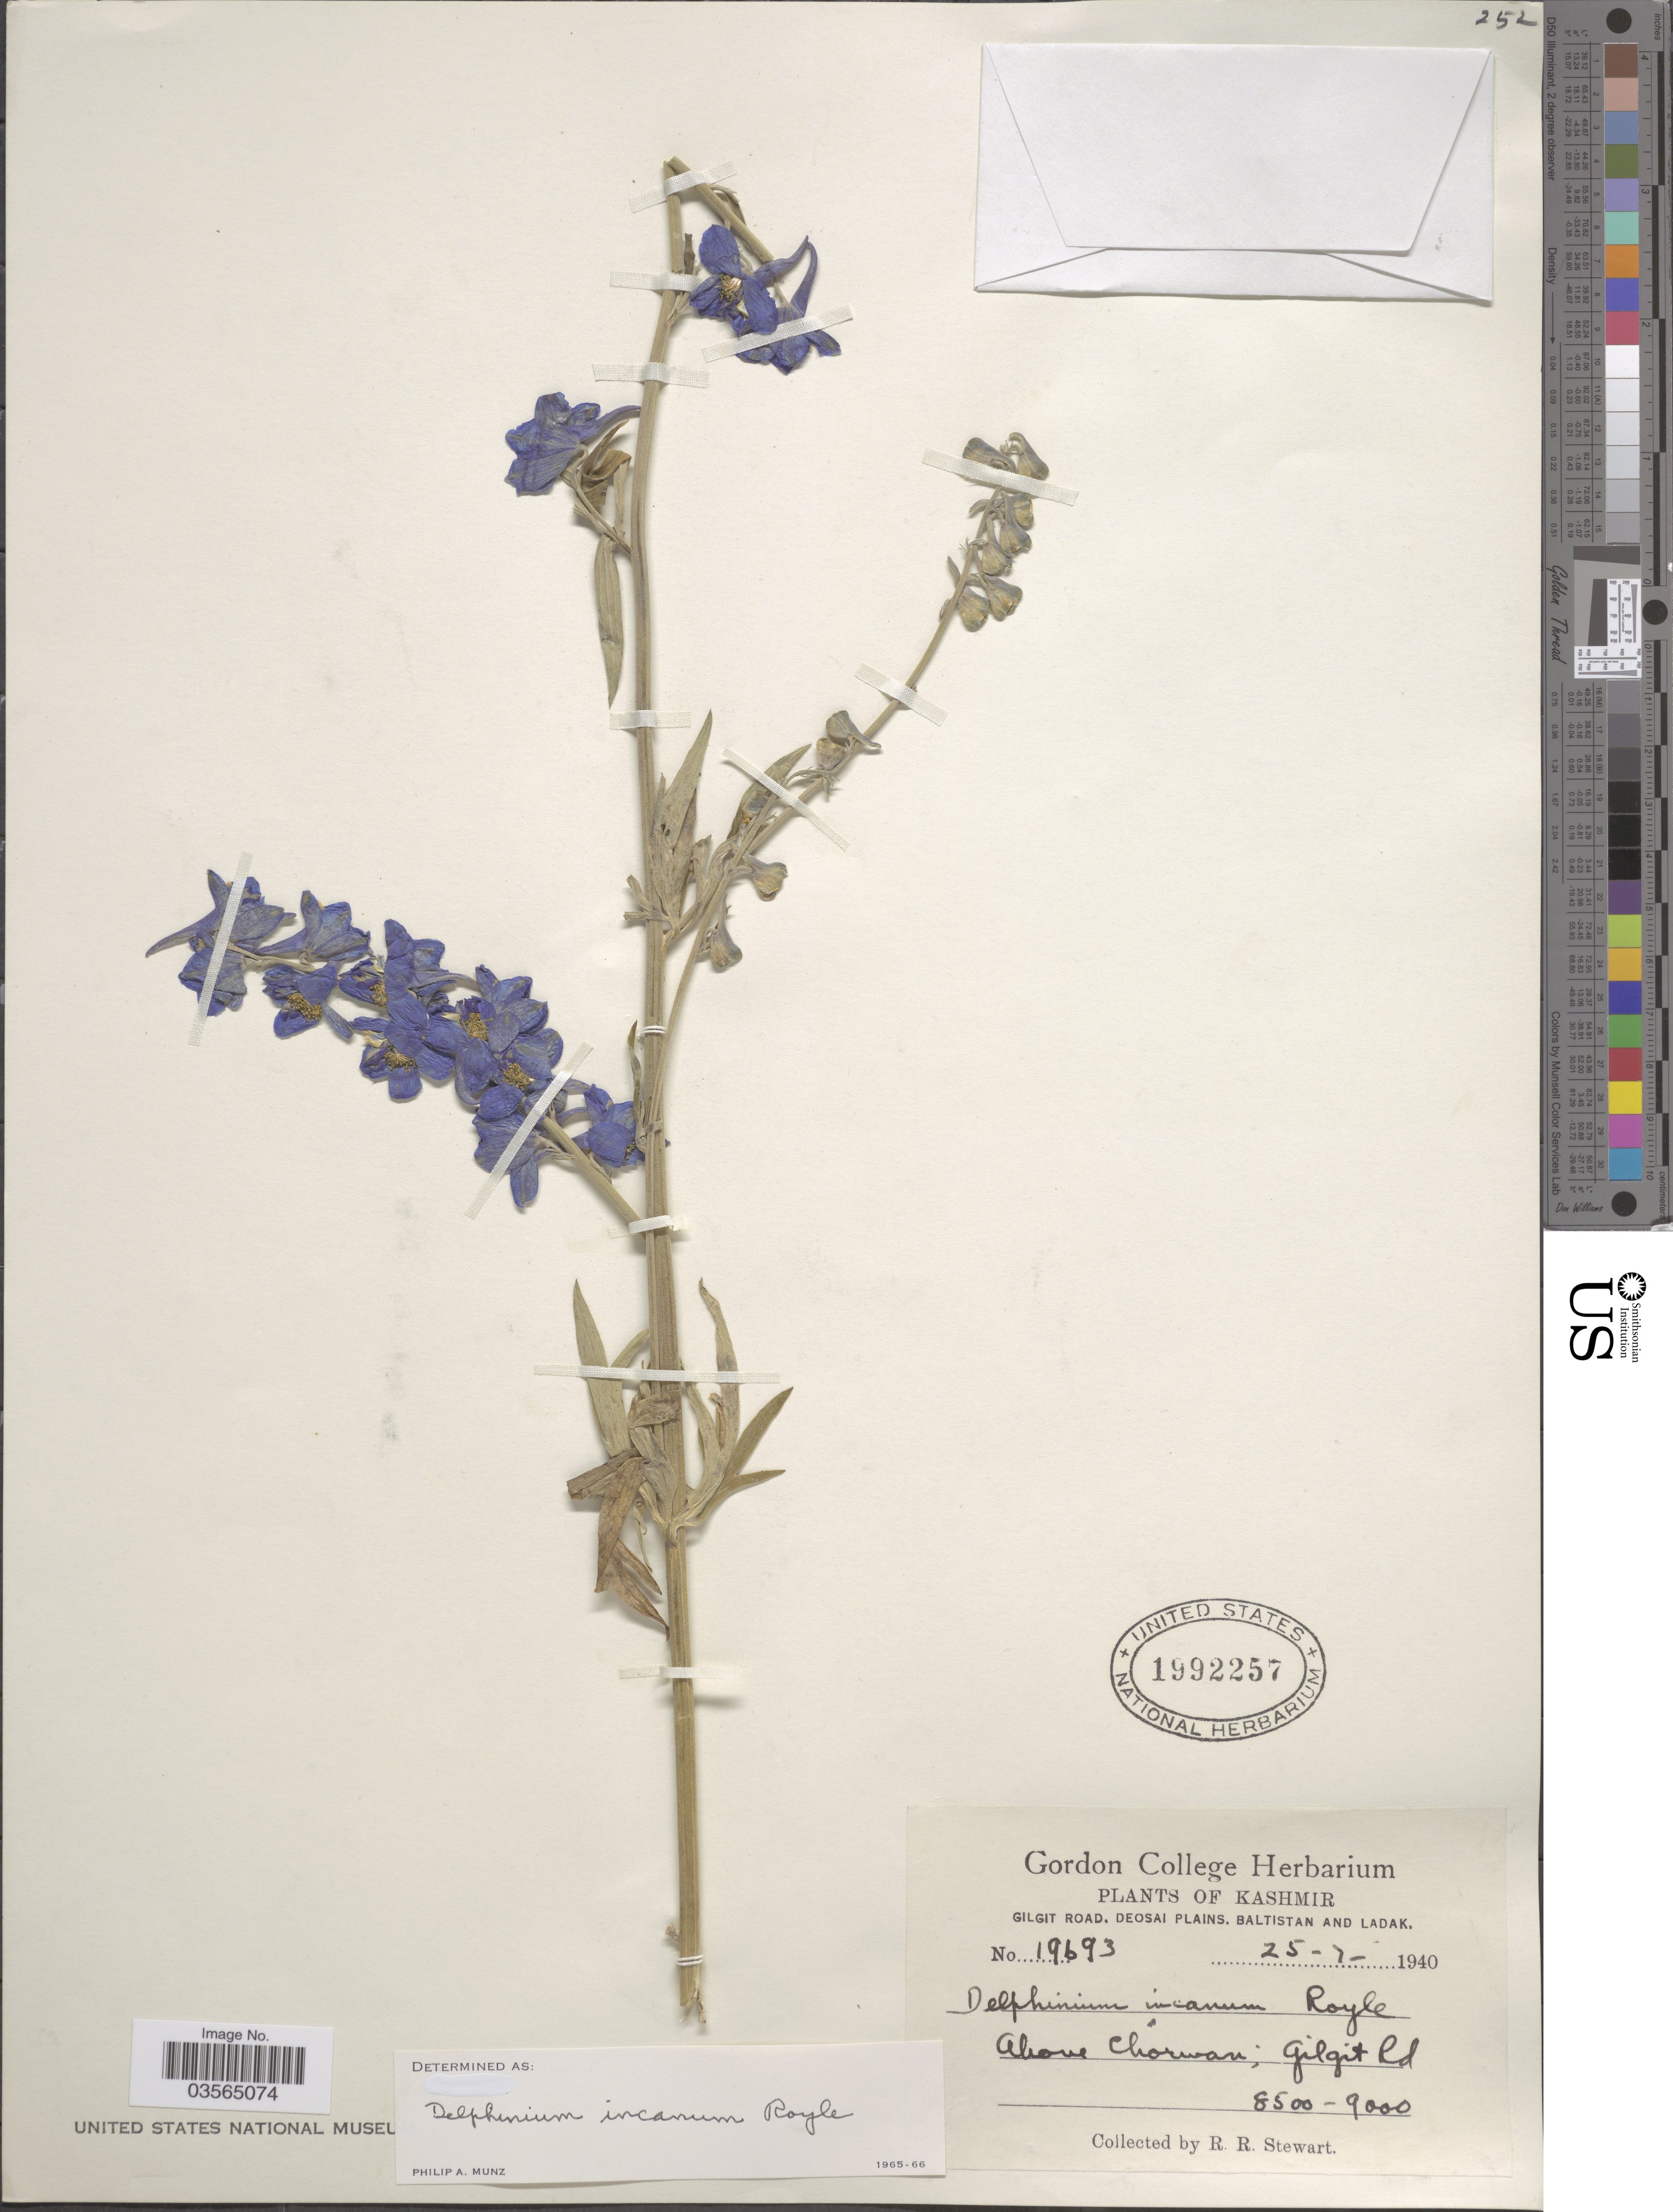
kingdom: Plantae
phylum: Tracheophyta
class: Magnoliopsida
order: Ranunculales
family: Ranunculaceae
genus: Delphinium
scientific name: Delphinium incanum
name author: E.D. Clarke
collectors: R. Stewart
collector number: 19693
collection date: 1940-07-25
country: Pakistan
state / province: Gilgit-Baltistan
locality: Kashmir. Gilgit Road, Deosai Plains, Baltistan and Ladak. Above Chorwan; Gilgit Rd.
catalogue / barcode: US 1992257